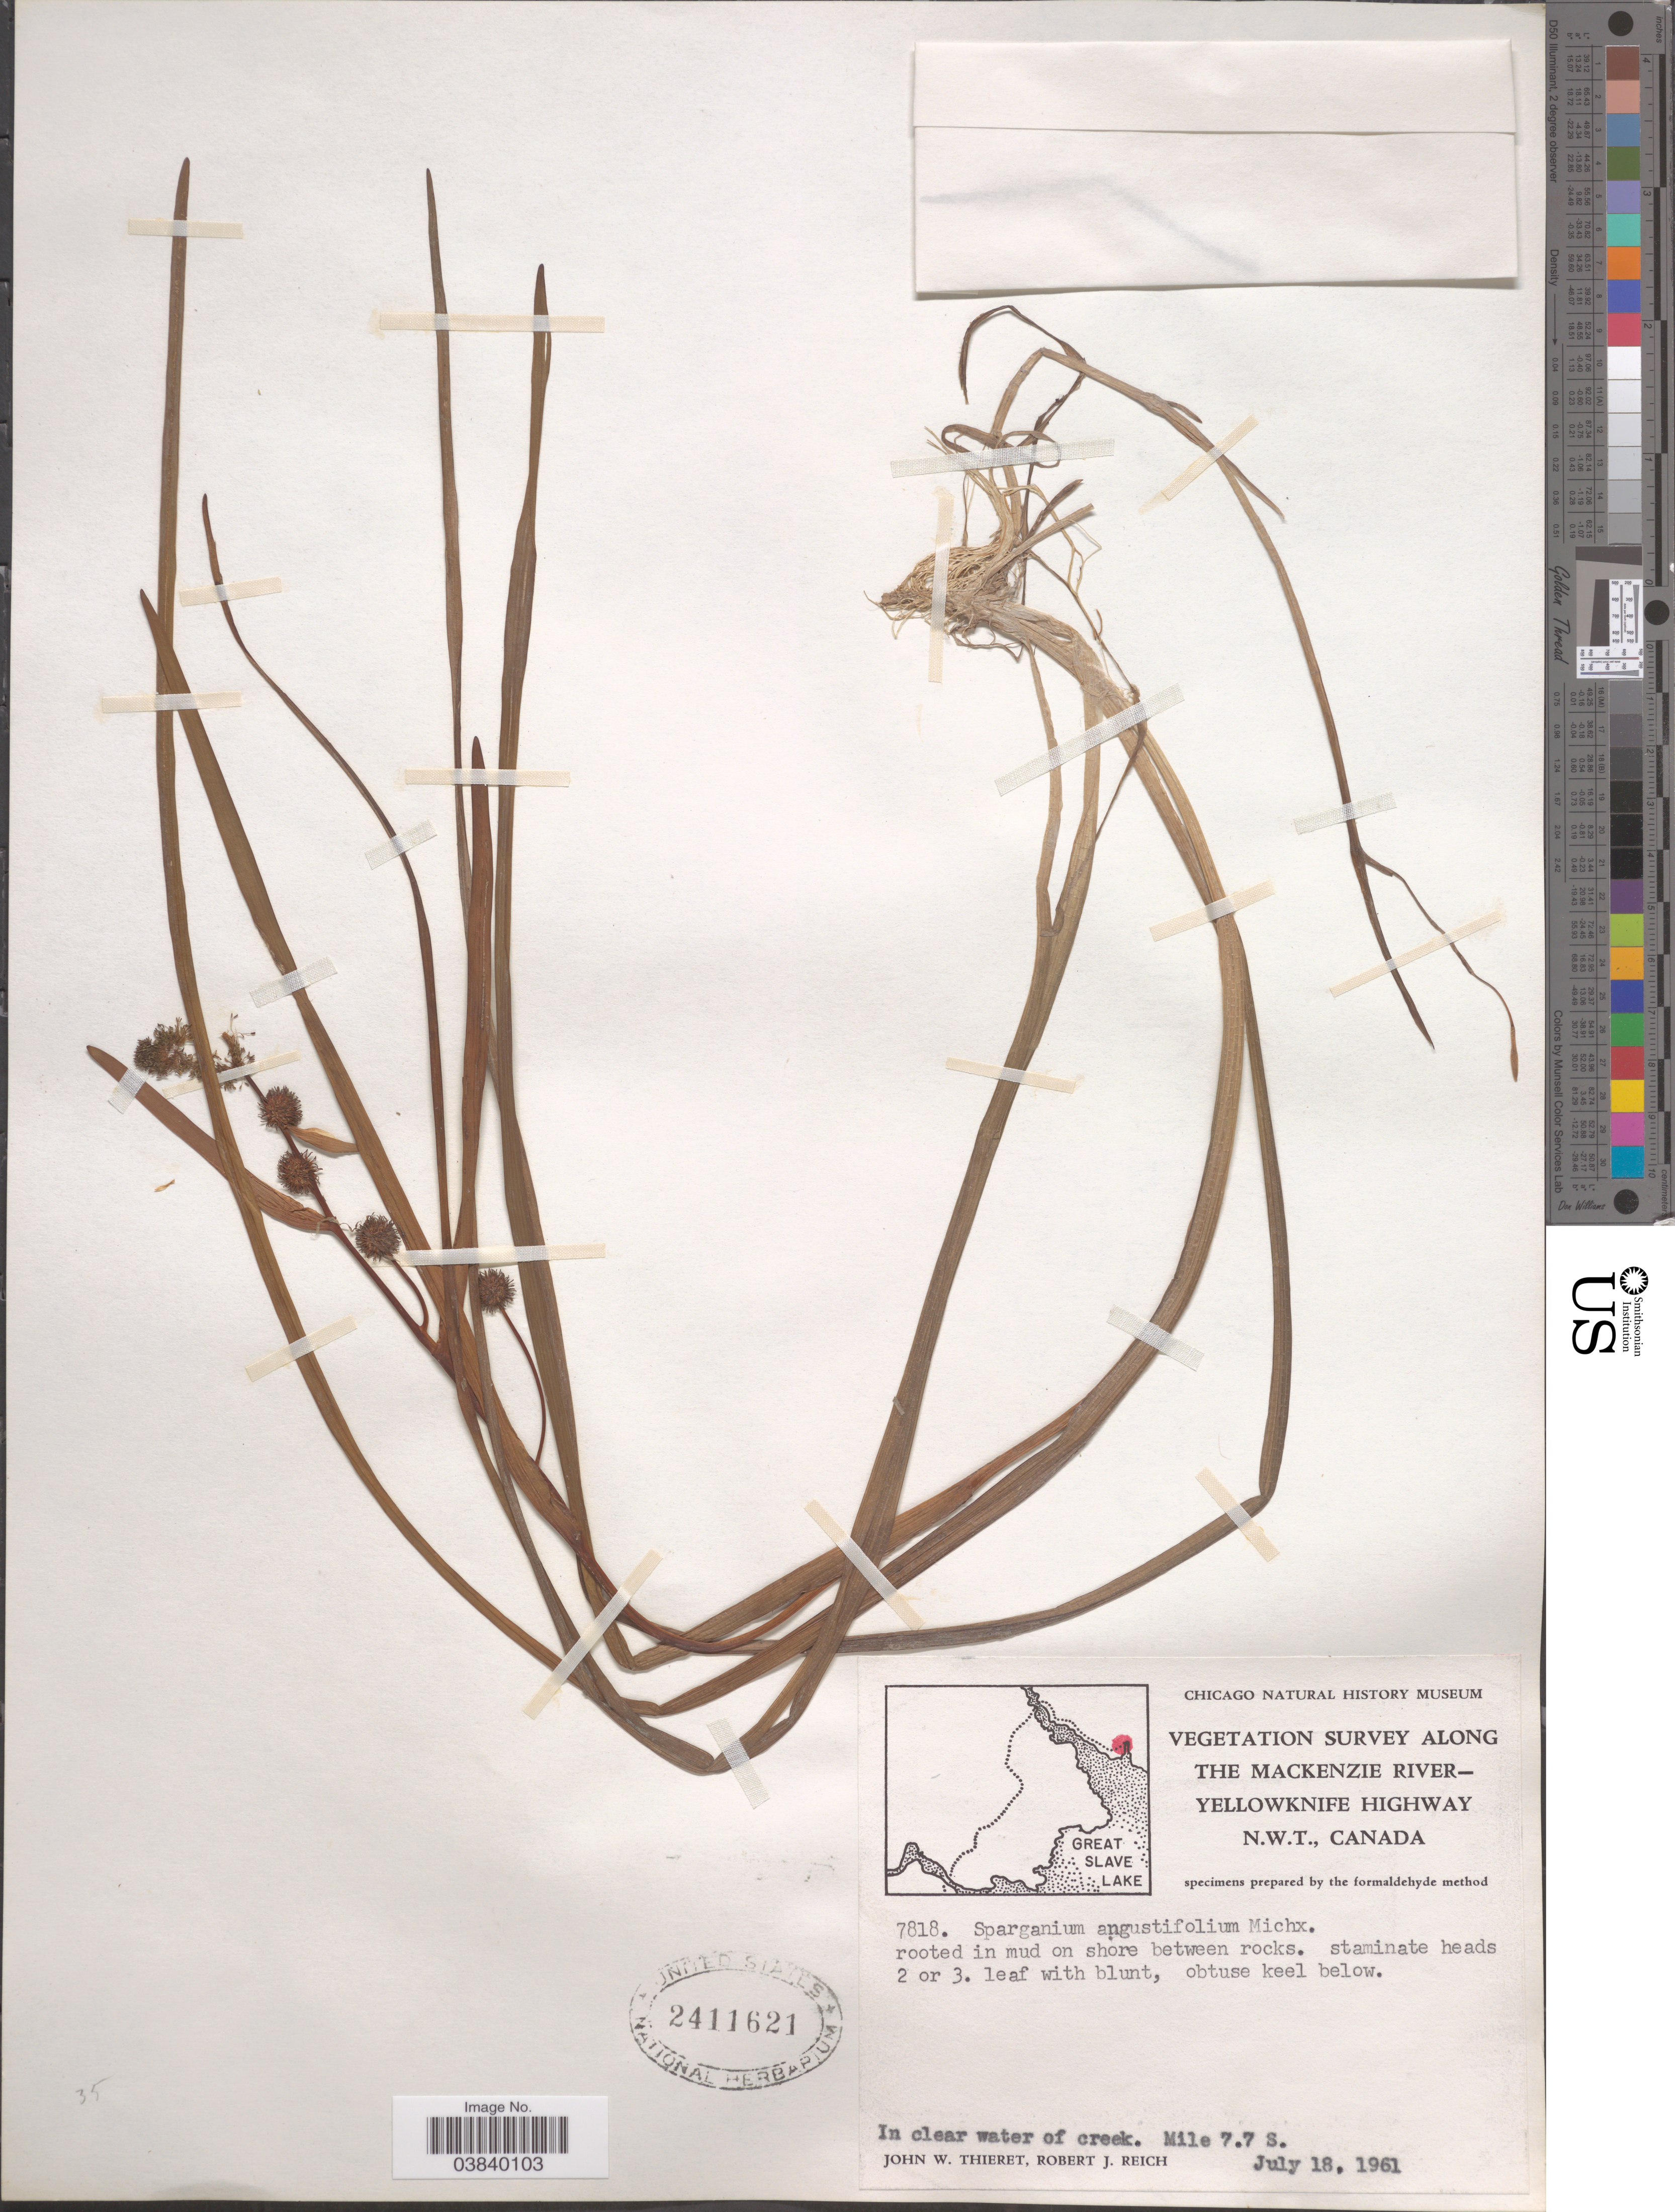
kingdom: Plantae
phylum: Tracheophyta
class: Liliopsida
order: Poales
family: Typhaceae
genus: Sparganium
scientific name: Sparganium angustifolium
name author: Michx.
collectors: J. W. Thieret & R. Reich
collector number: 7818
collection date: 1961-07-18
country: Canada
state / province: Northwest Territories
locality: Mackenzie River-Yellowknife Highway. In clear water of creek, Mile 7.7S.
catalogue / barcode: US 2411621